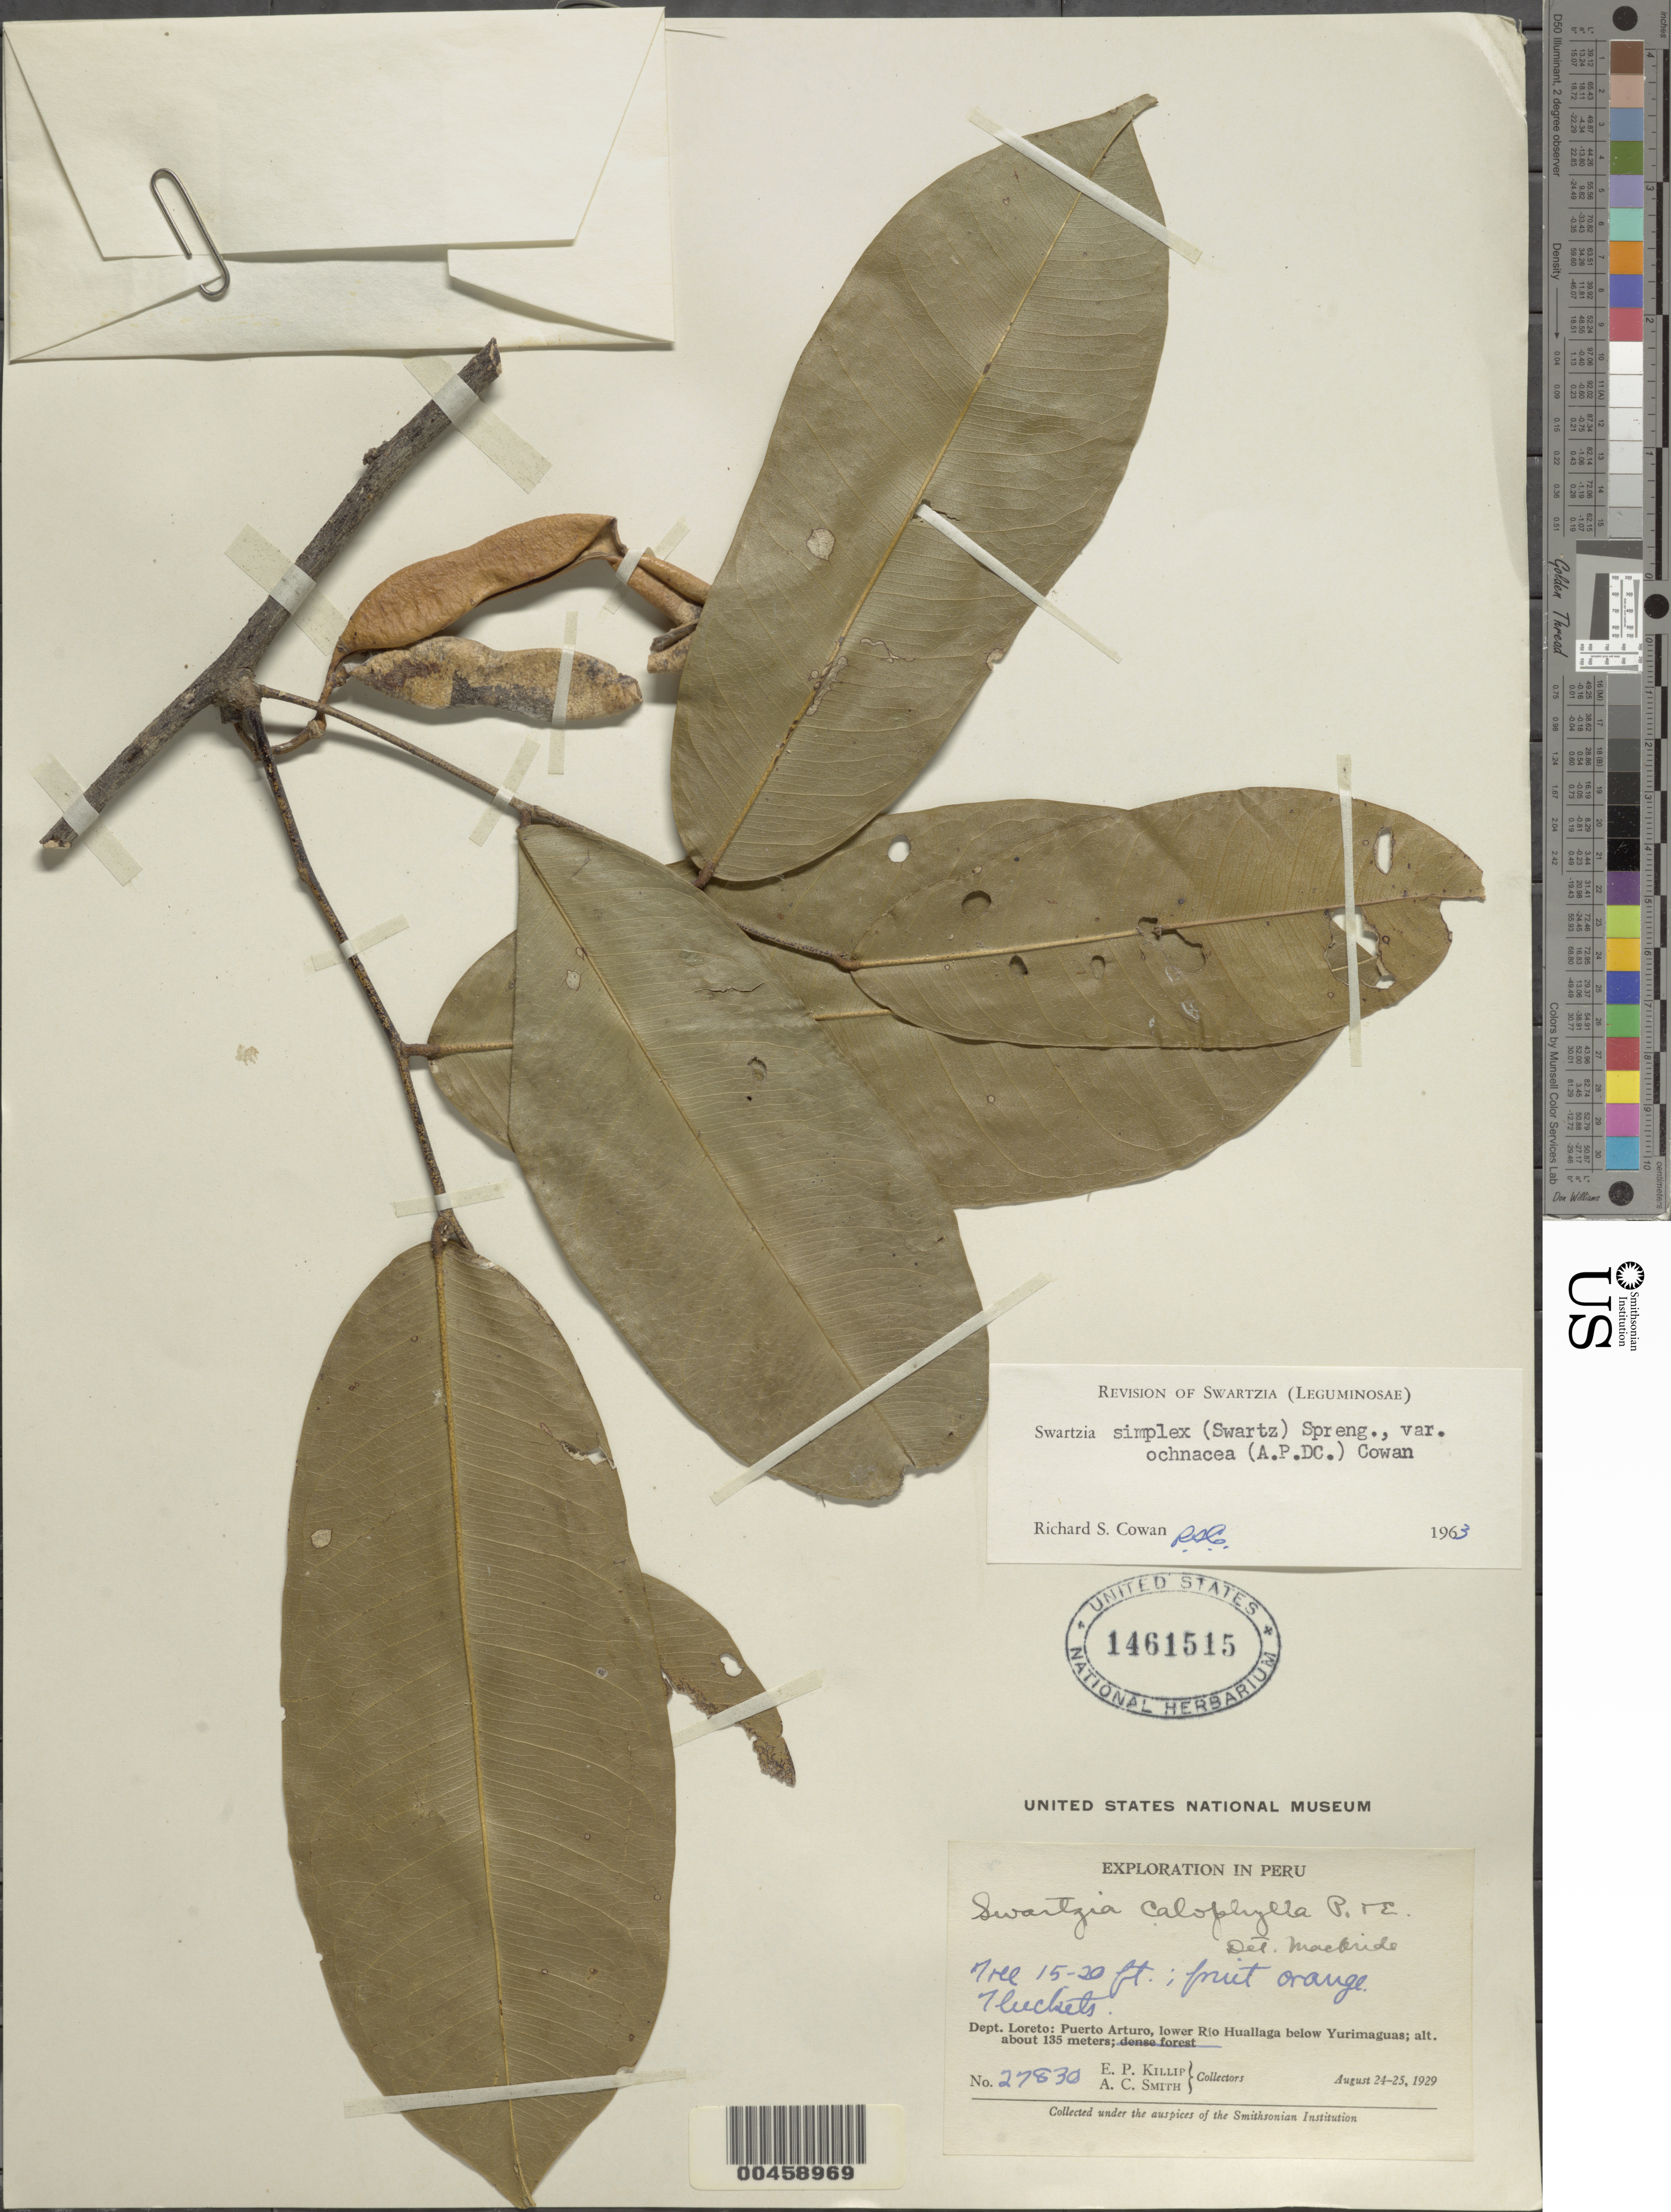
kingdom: Plantae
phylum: Tracheophyta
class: Magnoliopsida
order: Fabales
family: Fabaceae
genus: Swartzia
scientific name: Swartzia simplex var. simplex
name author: (Sw.) Spreng.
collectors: E. P. Killip & A. C. Smith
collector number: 27830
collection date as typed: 24 Aug 1929 to 25 Aug 1929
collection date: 1929-08-24/1929-08-25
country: Peru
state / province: Loreto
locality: Puerto arturo, lower rio huallaga below rio yurimaguas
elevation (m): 1135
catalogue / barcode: US 1461515